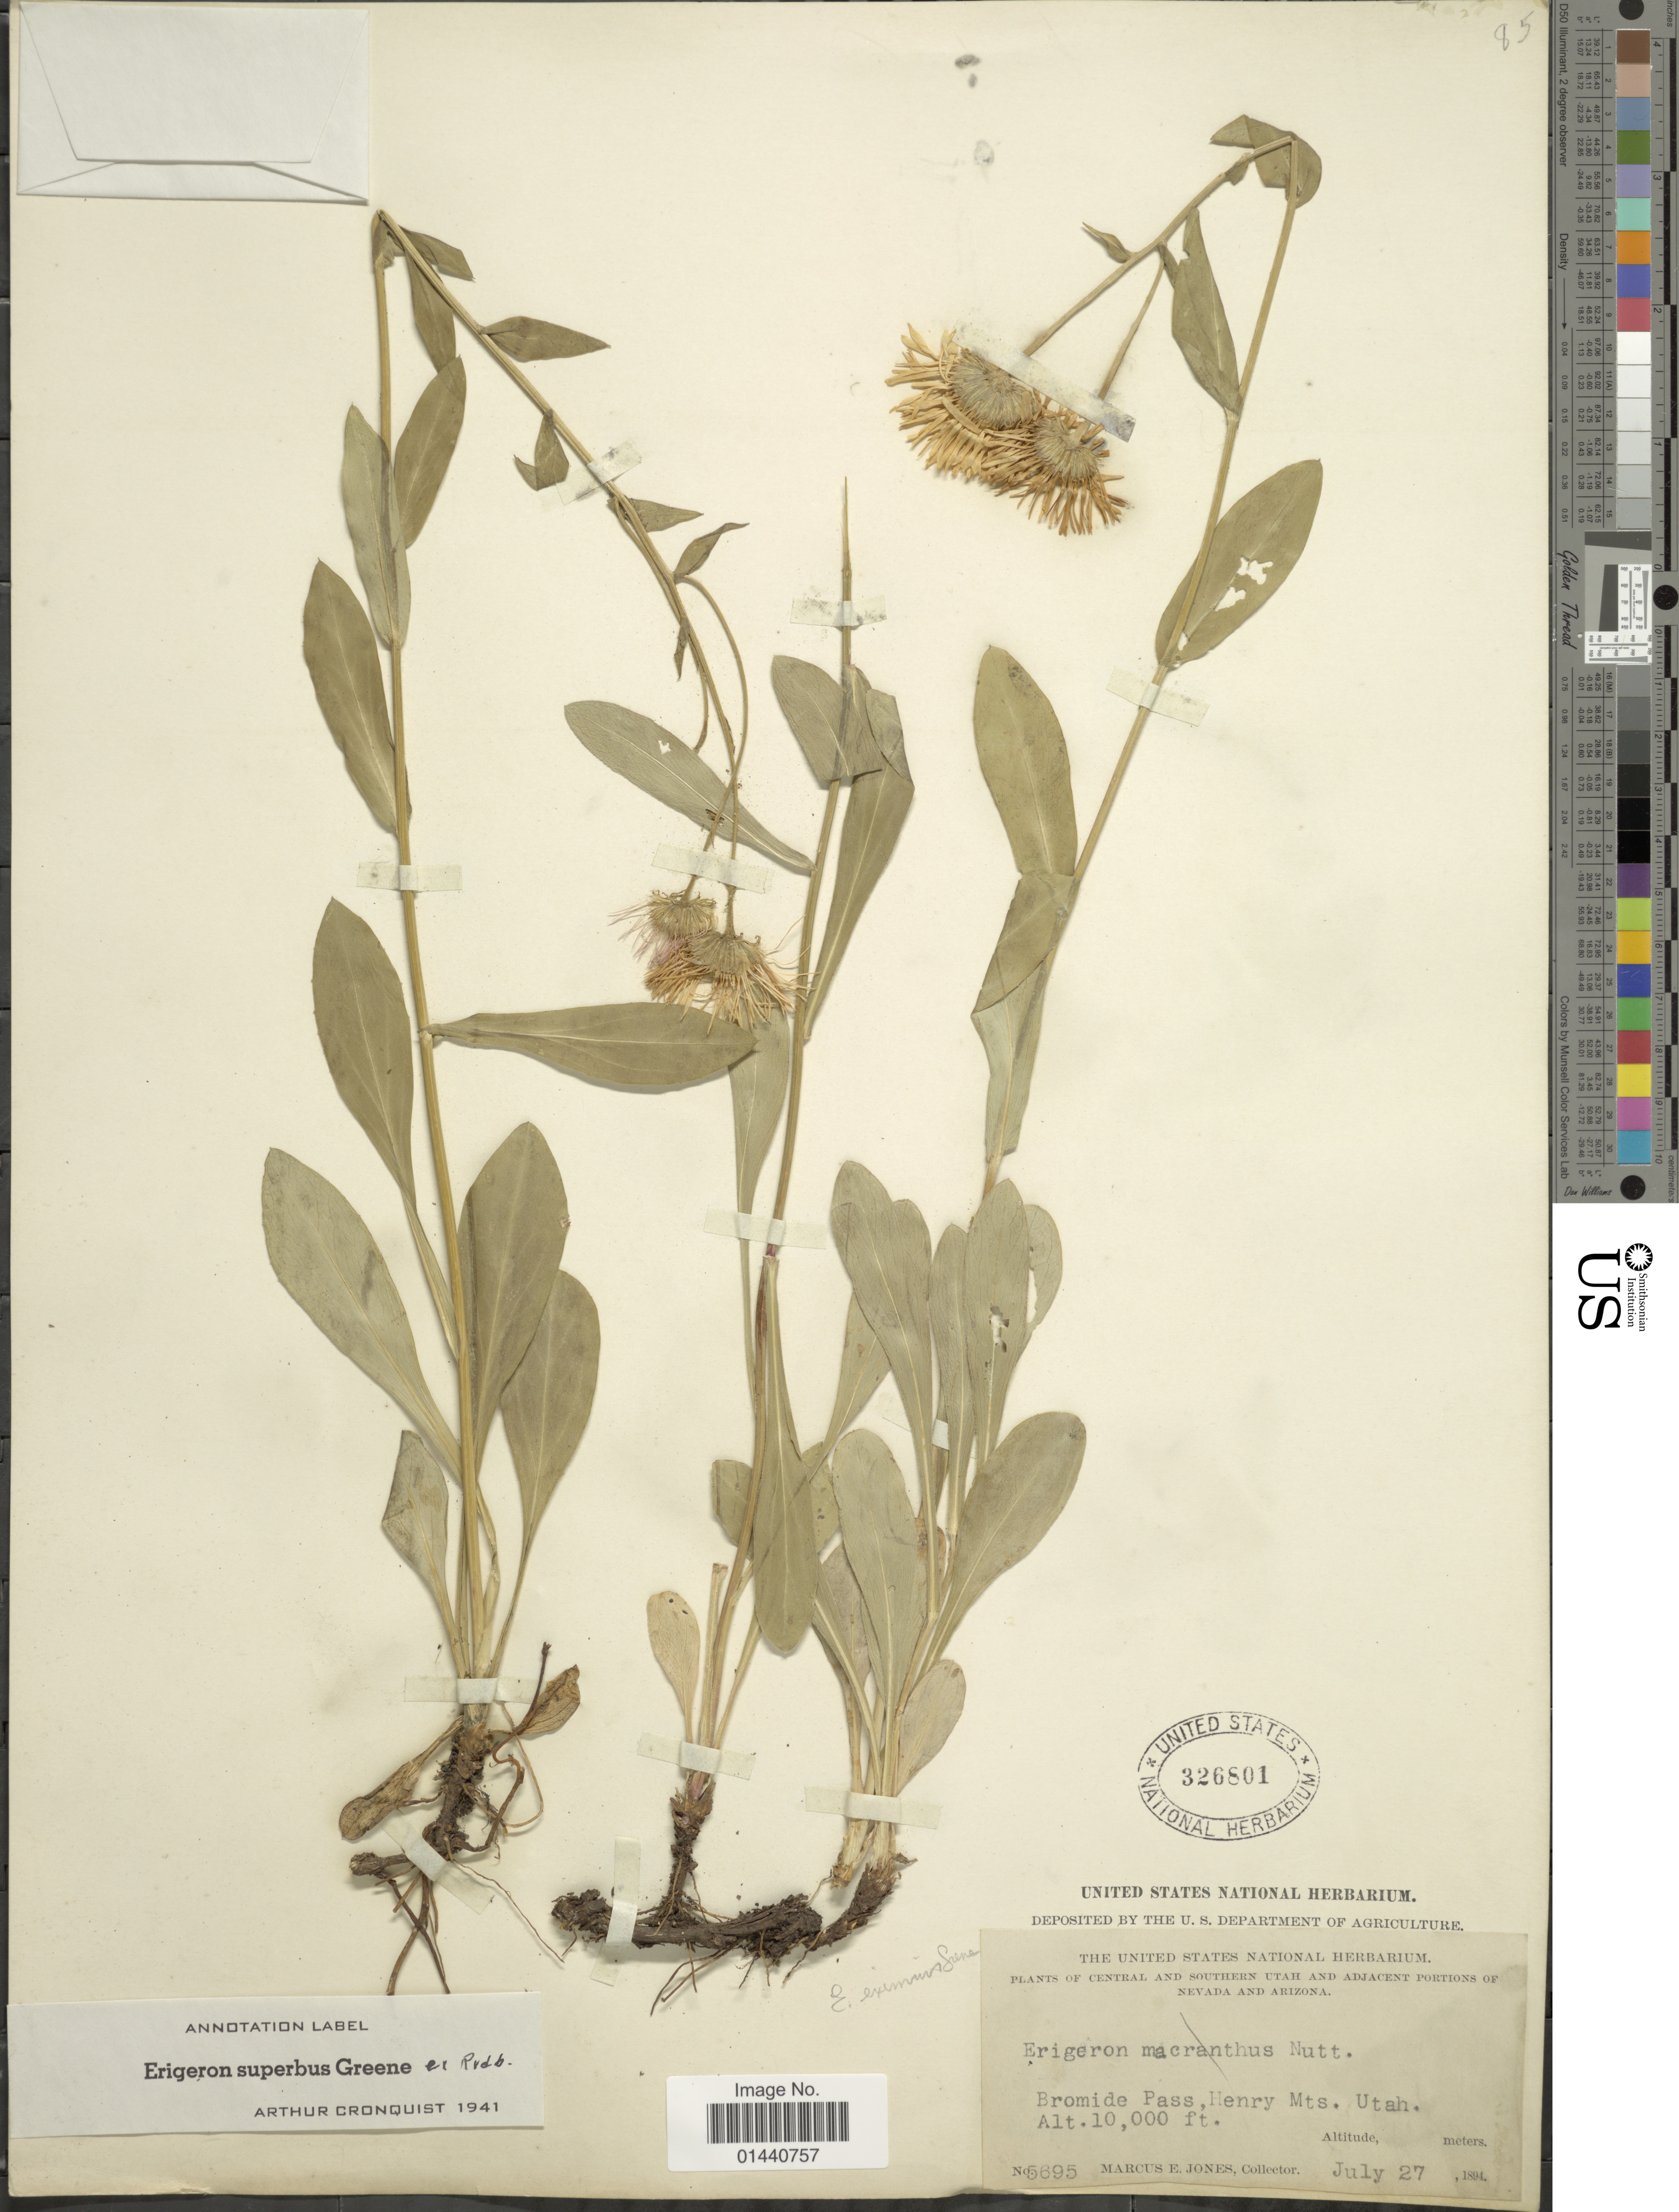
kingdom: Plantae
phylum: Tracheophyta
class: Magnoliopsida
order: Asterales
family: Asteraceae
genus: Erigeron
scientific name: Erigeron superbus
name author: Greene ex Rydb.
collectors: M. E. Jones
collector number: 5695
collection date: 1894-07-27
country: United States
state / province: Utah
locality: Central and Southern Utah and adjacent portions of Nevada and Arizona. Bromide Pass, Henry Mts.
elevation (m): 3048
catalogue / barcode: US 326801